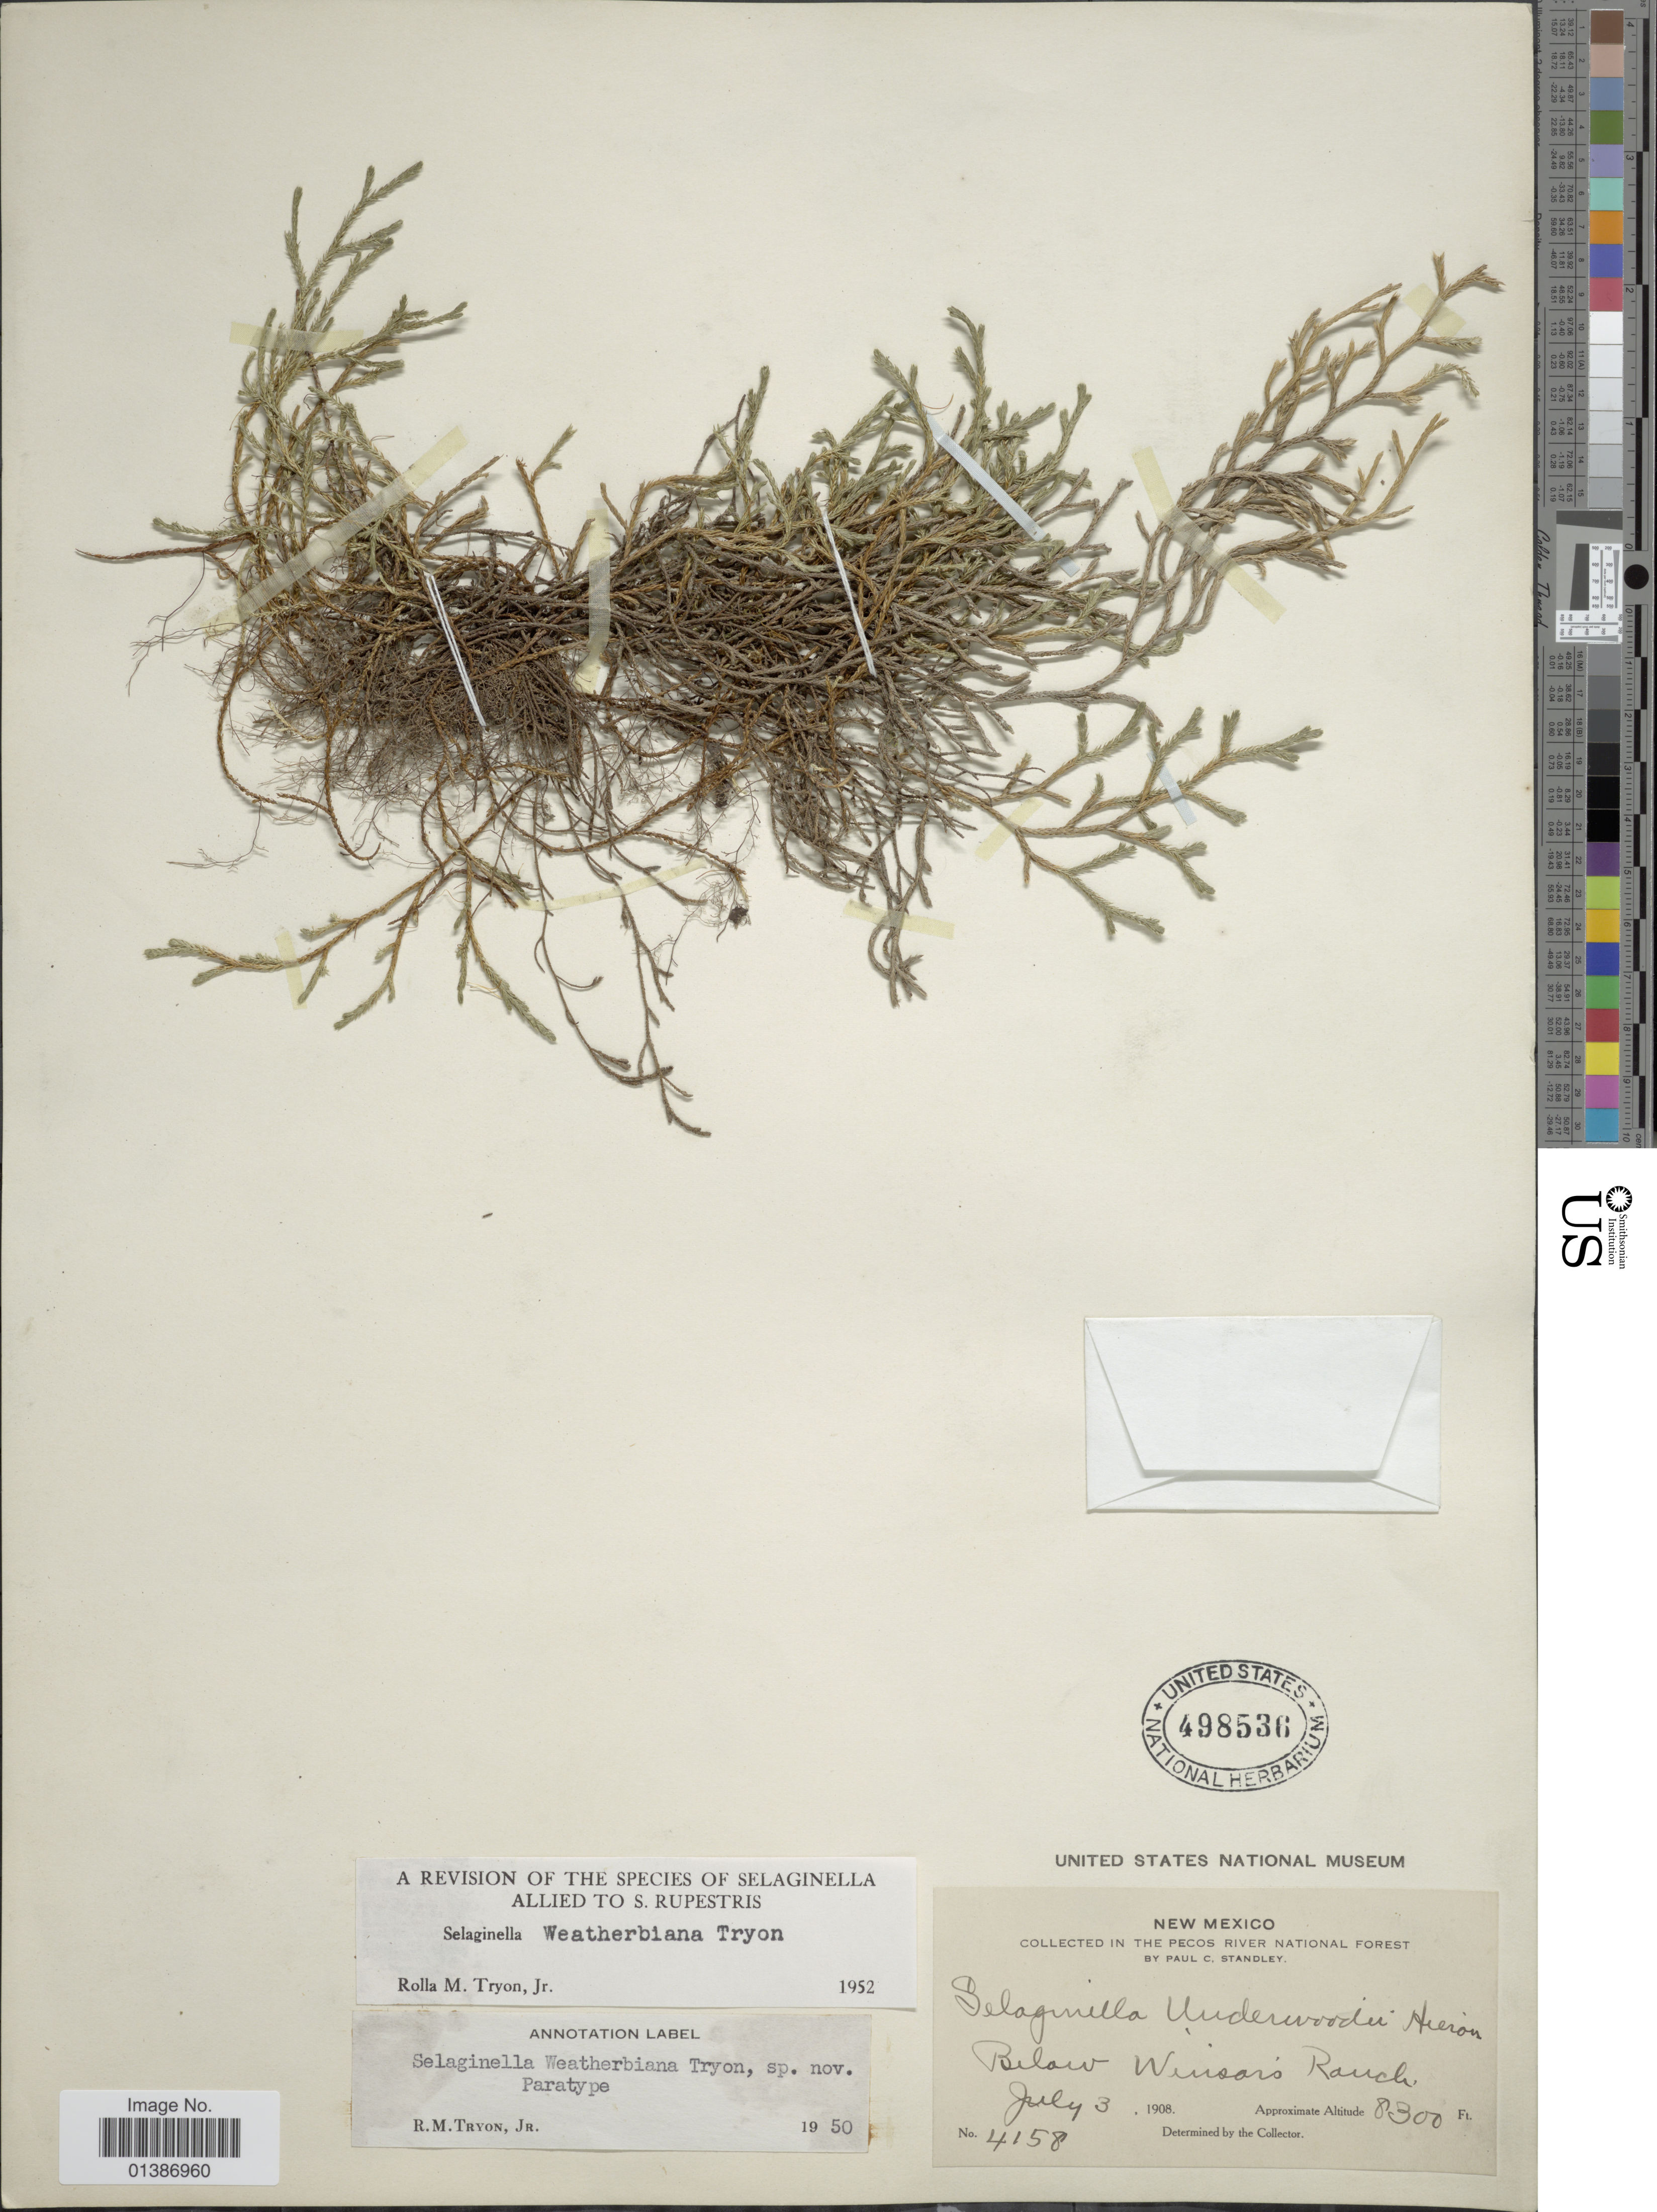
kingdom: Plantae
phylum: Tracheophyta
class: Lycopodiopsida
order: Selaginellales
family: Selaginellaceae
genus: Selaginella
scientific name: Selaginella weatherbiana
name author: R.M. Tryon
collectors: P. C. Standley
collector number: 4158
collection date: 1908-07-03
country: United States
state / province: New Mexico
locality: In the Pecos River National Forest, below Winsor's Ranch.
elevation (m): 2530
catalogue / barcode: US 498536